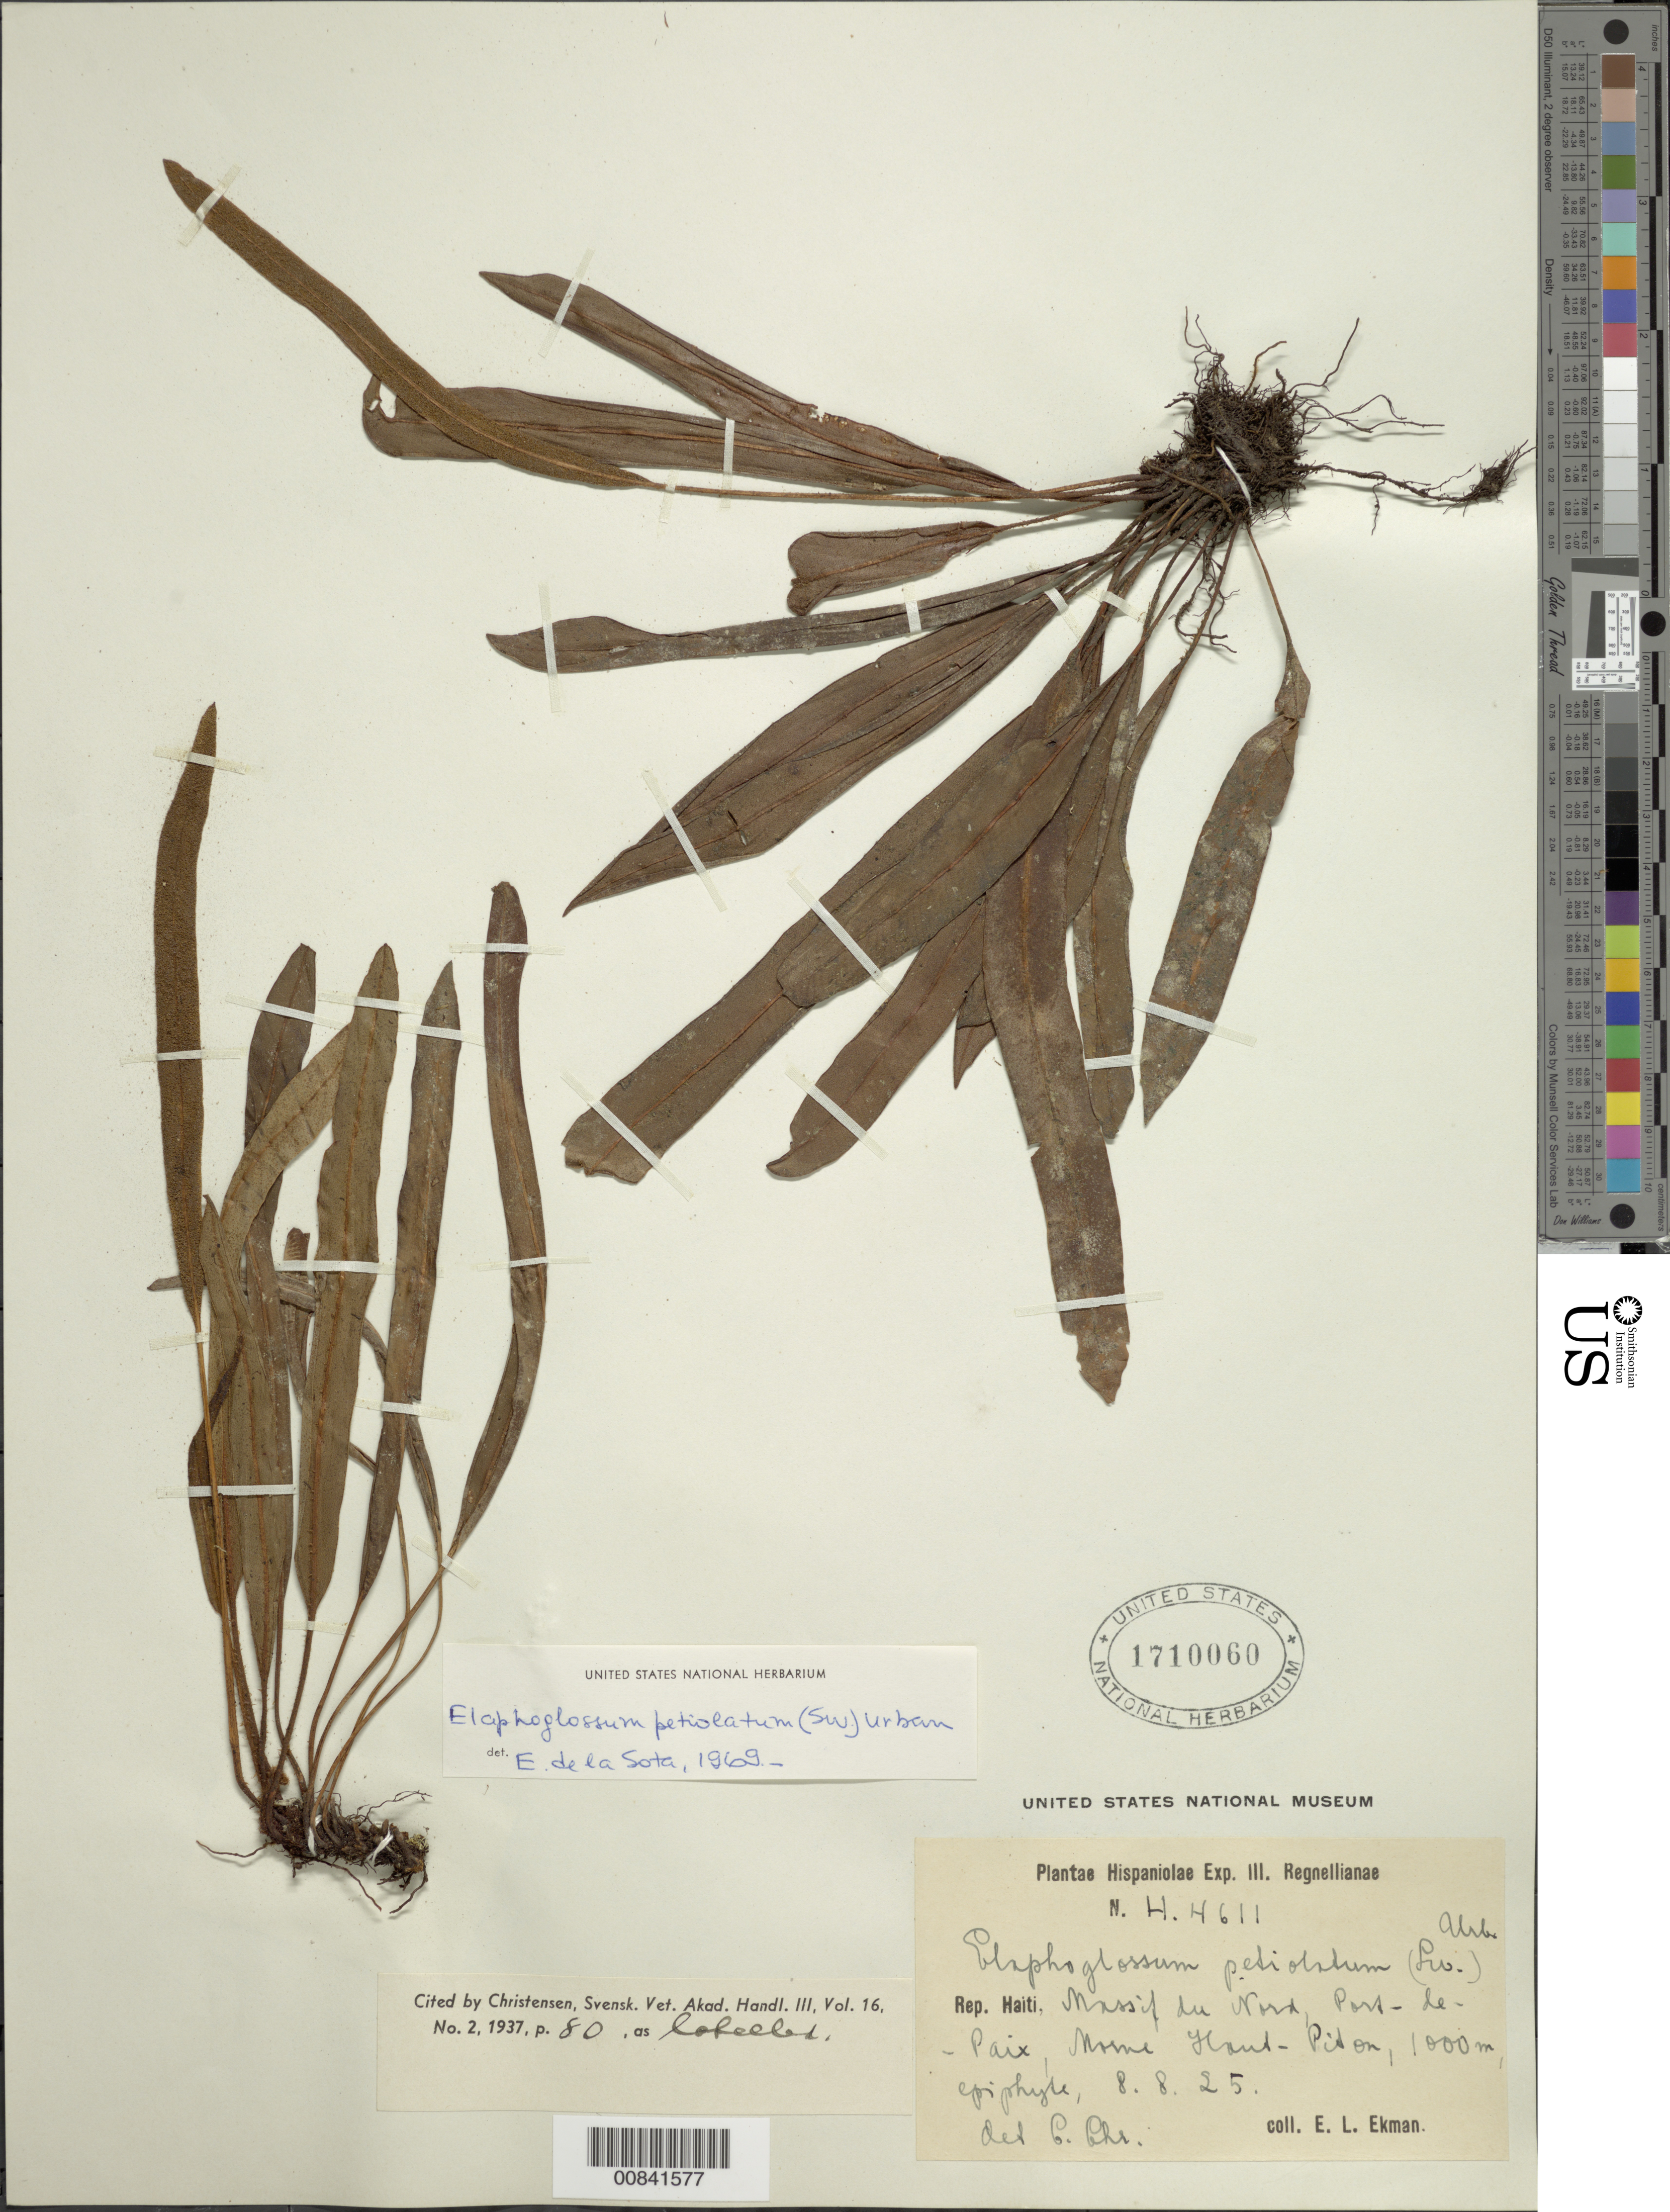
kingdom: Plantae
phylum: Tracheophyta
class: Polypodiopsida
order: Polypodiales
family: Dryopteridaceae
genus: Elaphoglossum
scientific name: Elaphoglossum peltatum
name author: (Sw.) Urb.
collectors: E. L. Ekman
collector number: H 4611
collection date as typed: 08 Aug 1925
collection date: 1925-08-08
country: Haiti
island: Hispaniola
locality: Massif du Nord, Port de Paix, Morne Haut Piton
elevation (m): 1000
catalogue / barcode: US 1710060